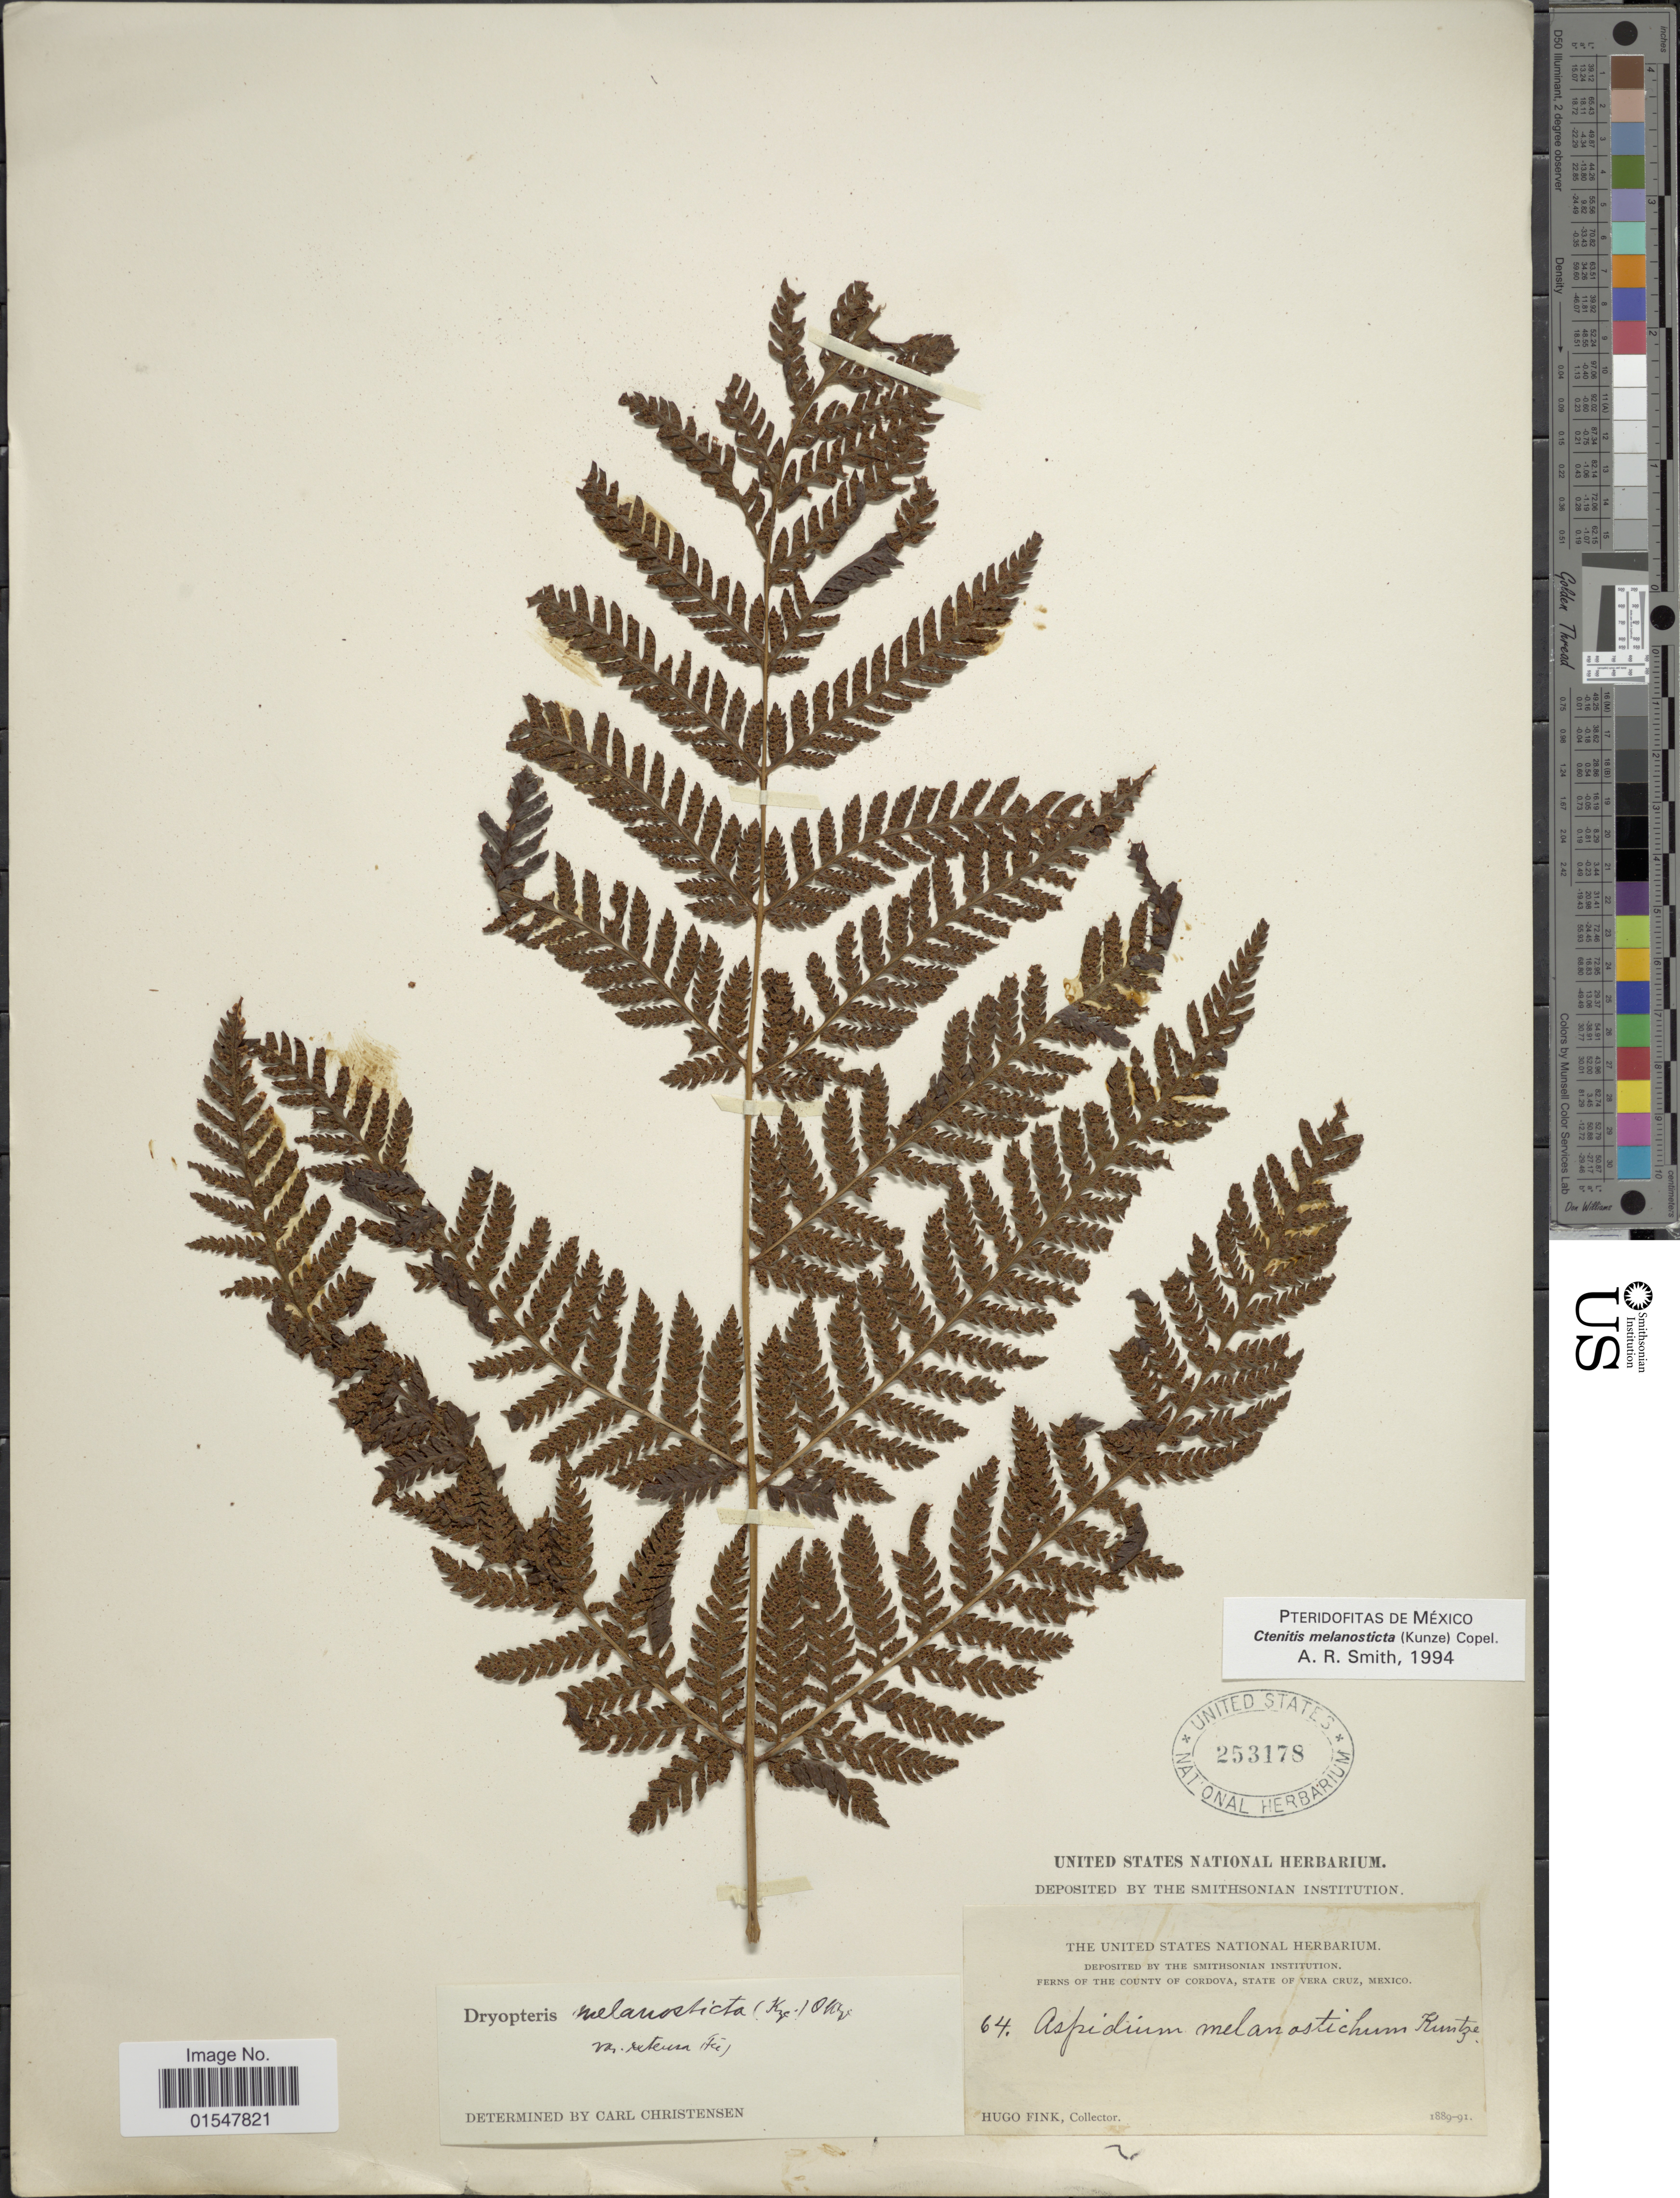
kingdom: Plantae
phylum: Tracheophyta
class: Polypodiopsida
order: Polypodiales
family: Dryopteridaceae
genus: Ctenitis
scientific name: Ctenitis melanosticta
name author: (Kunze) Copel.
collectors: H. Fink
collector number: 64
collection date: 1889/1891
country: Mexico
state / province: Veracruz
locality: The county of Cordova, State of Vera Cruz, Mexico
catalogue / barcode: US 253178